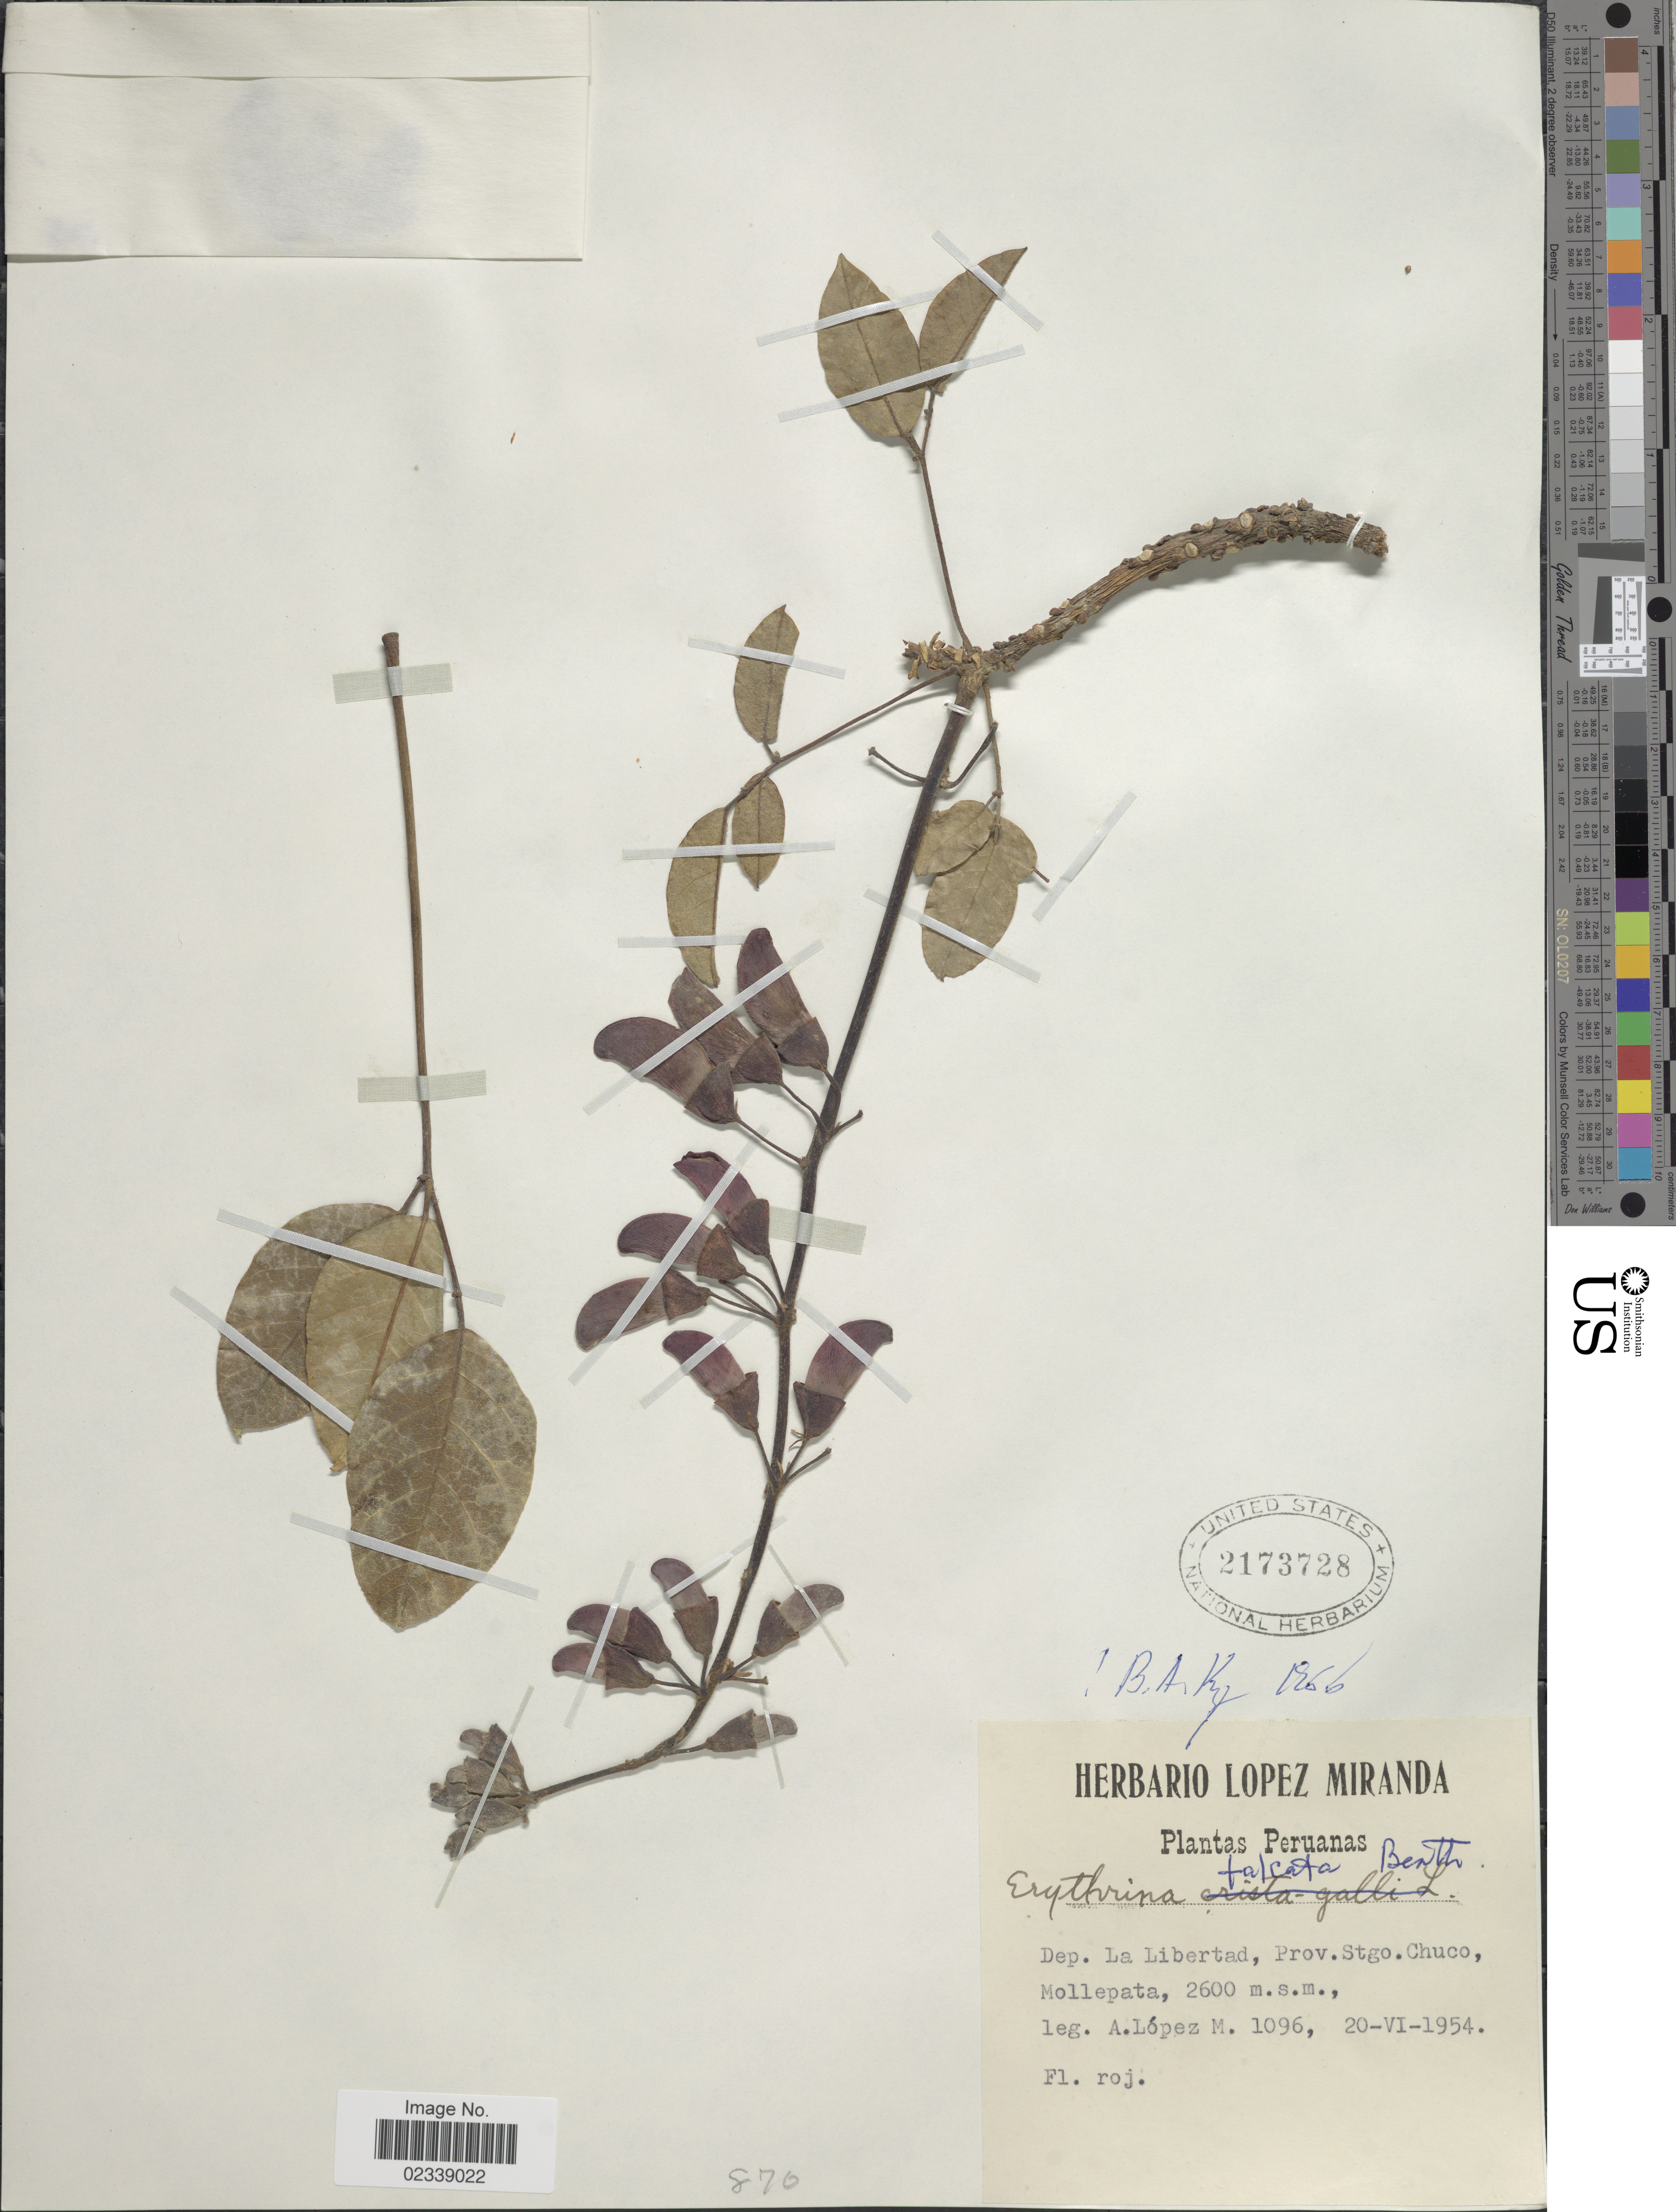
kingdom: Plantae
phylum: Tracheophyta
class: Magnoliopsida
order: Fabales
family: Fabaceae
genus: Erythrina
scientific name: Erythrina falcata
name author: Benth.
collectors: A. López M.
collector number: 1096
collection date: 1954-06-20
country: Peru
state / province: La Libertad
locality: Prov. Stgo. Chuco, Mollepata.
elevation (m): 2600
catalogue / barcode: US 2173728